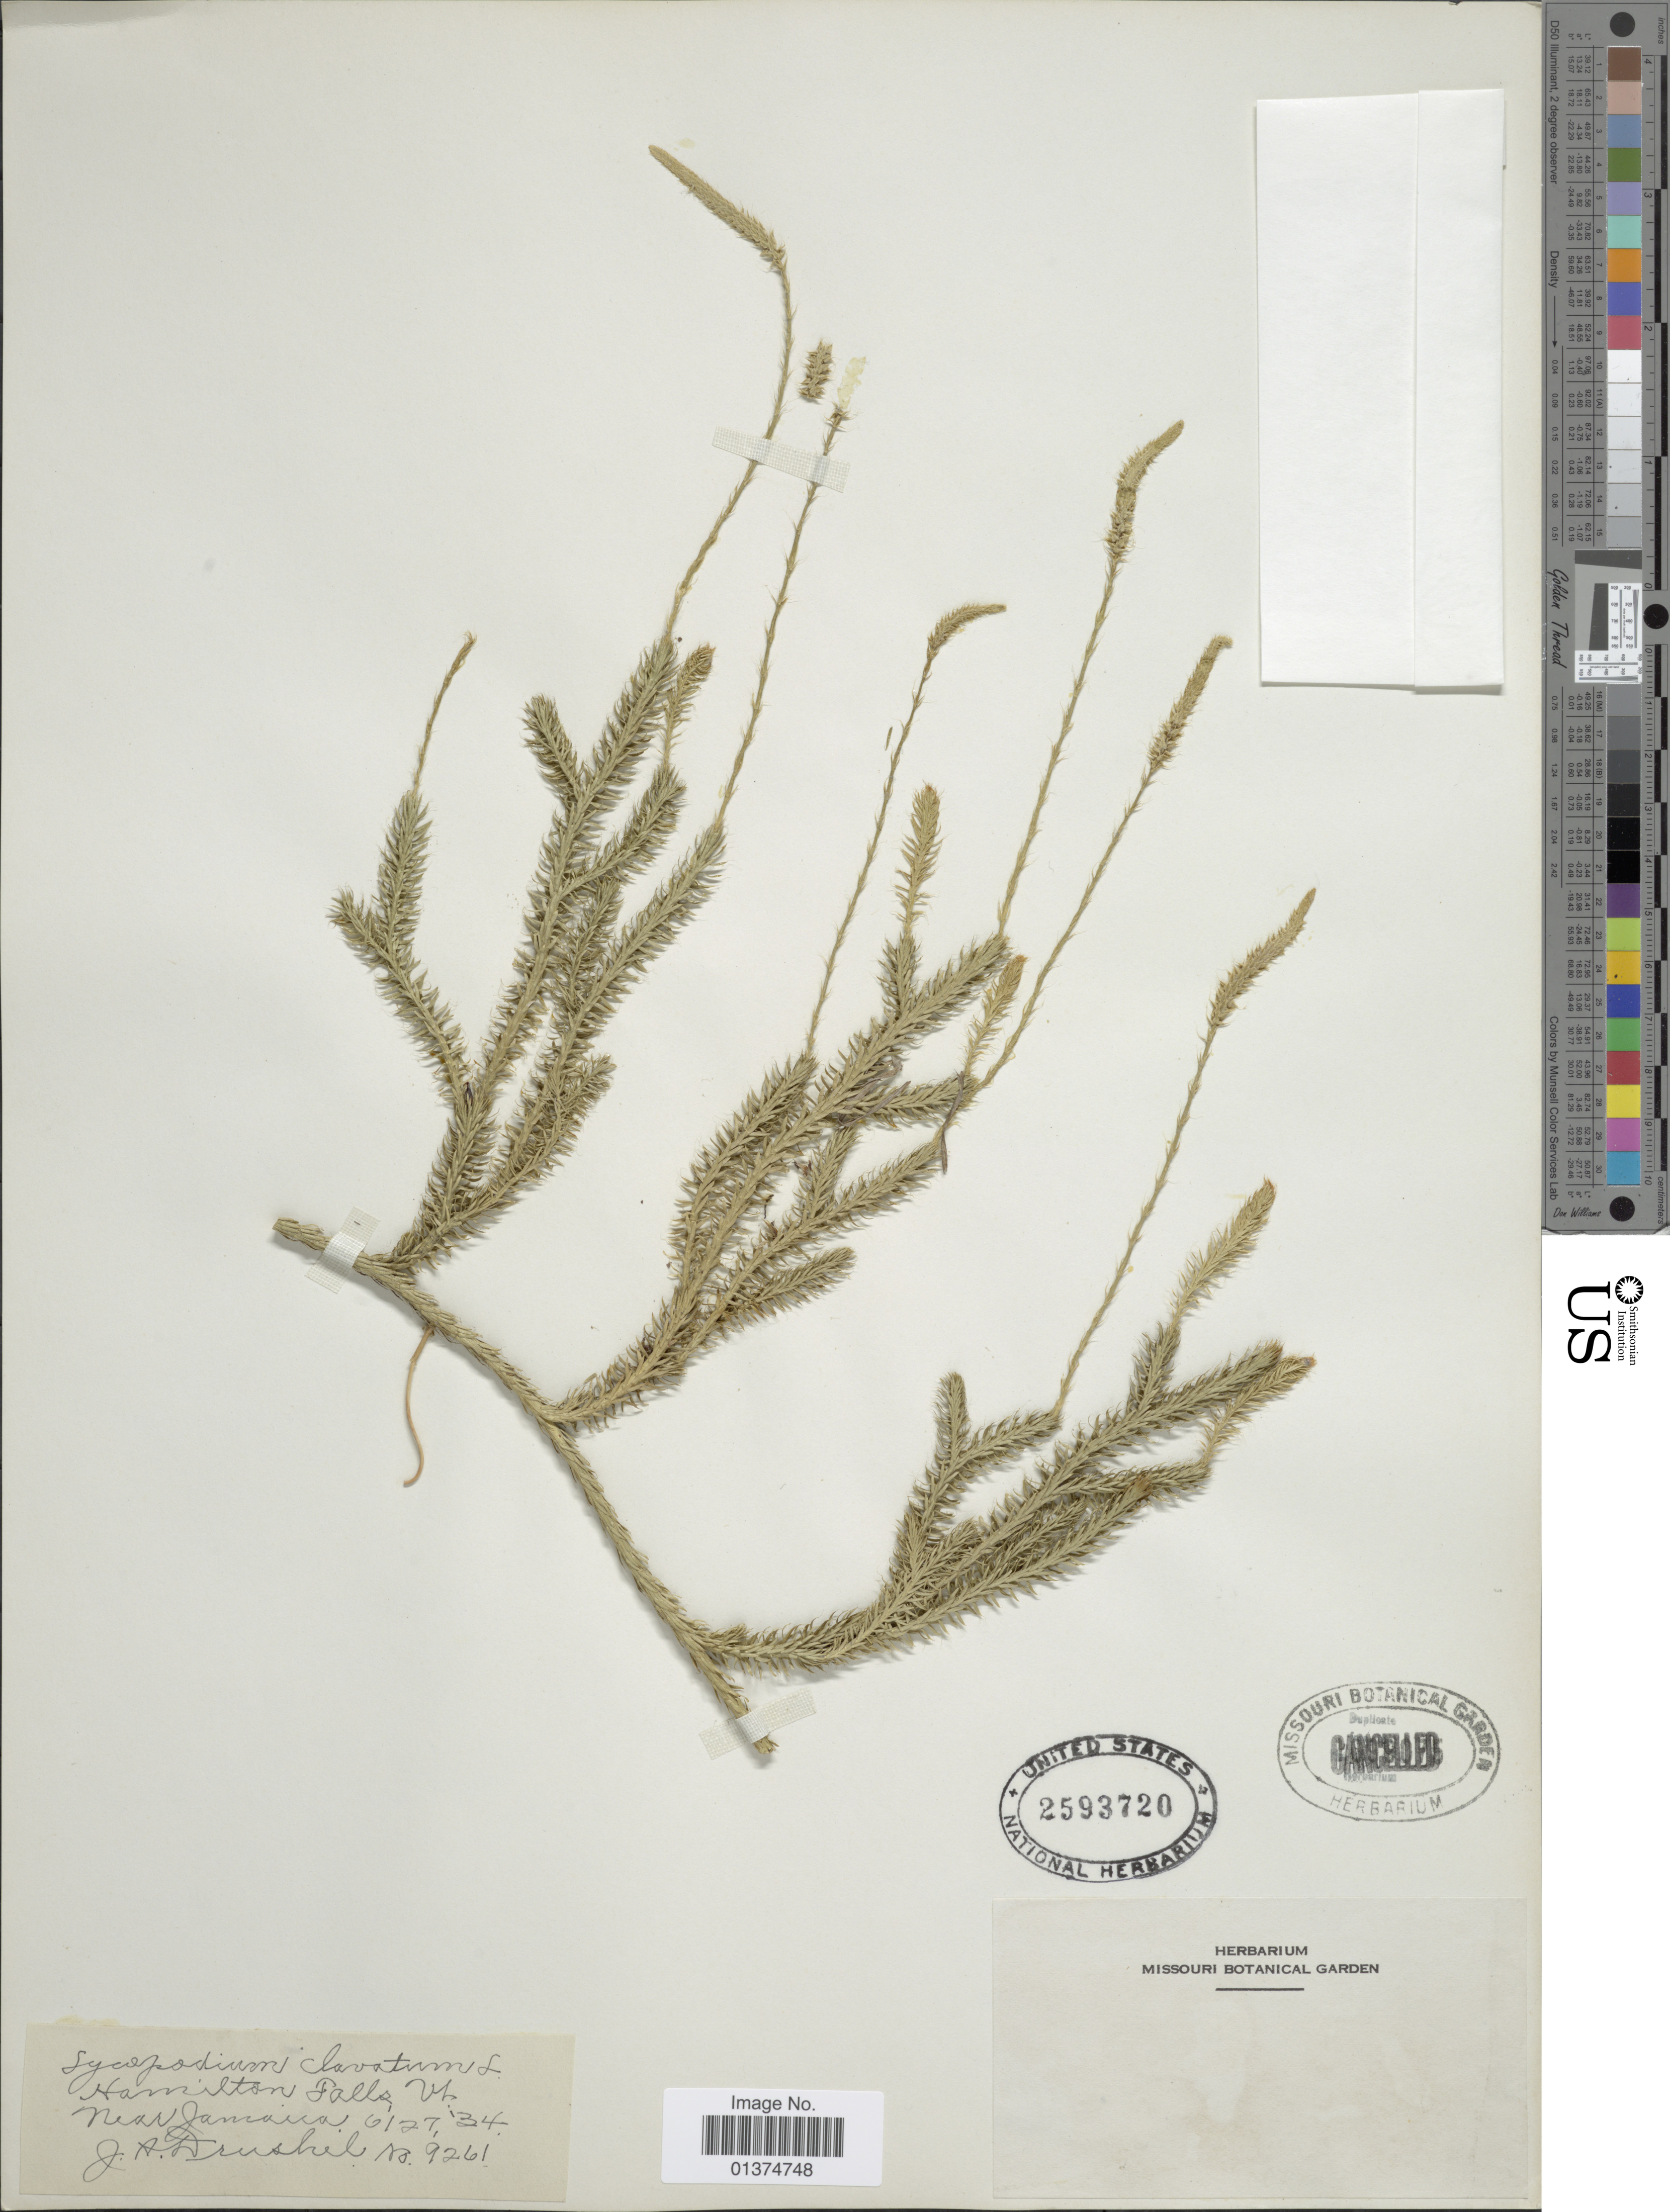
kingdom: Plantae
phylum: Tracheophyta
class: Lycopodiopsida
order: Lycopodiales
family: Lycopodiaceae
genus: Lycopodium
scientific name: Lycopodium clavatum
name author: L.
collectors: J. A. Drushel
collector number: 9261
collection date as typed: Transcribed d/m/y: 27/6/34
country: United States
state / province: Vermont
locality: Hamilton Falls Near Jamaica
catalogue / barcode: US 2593720